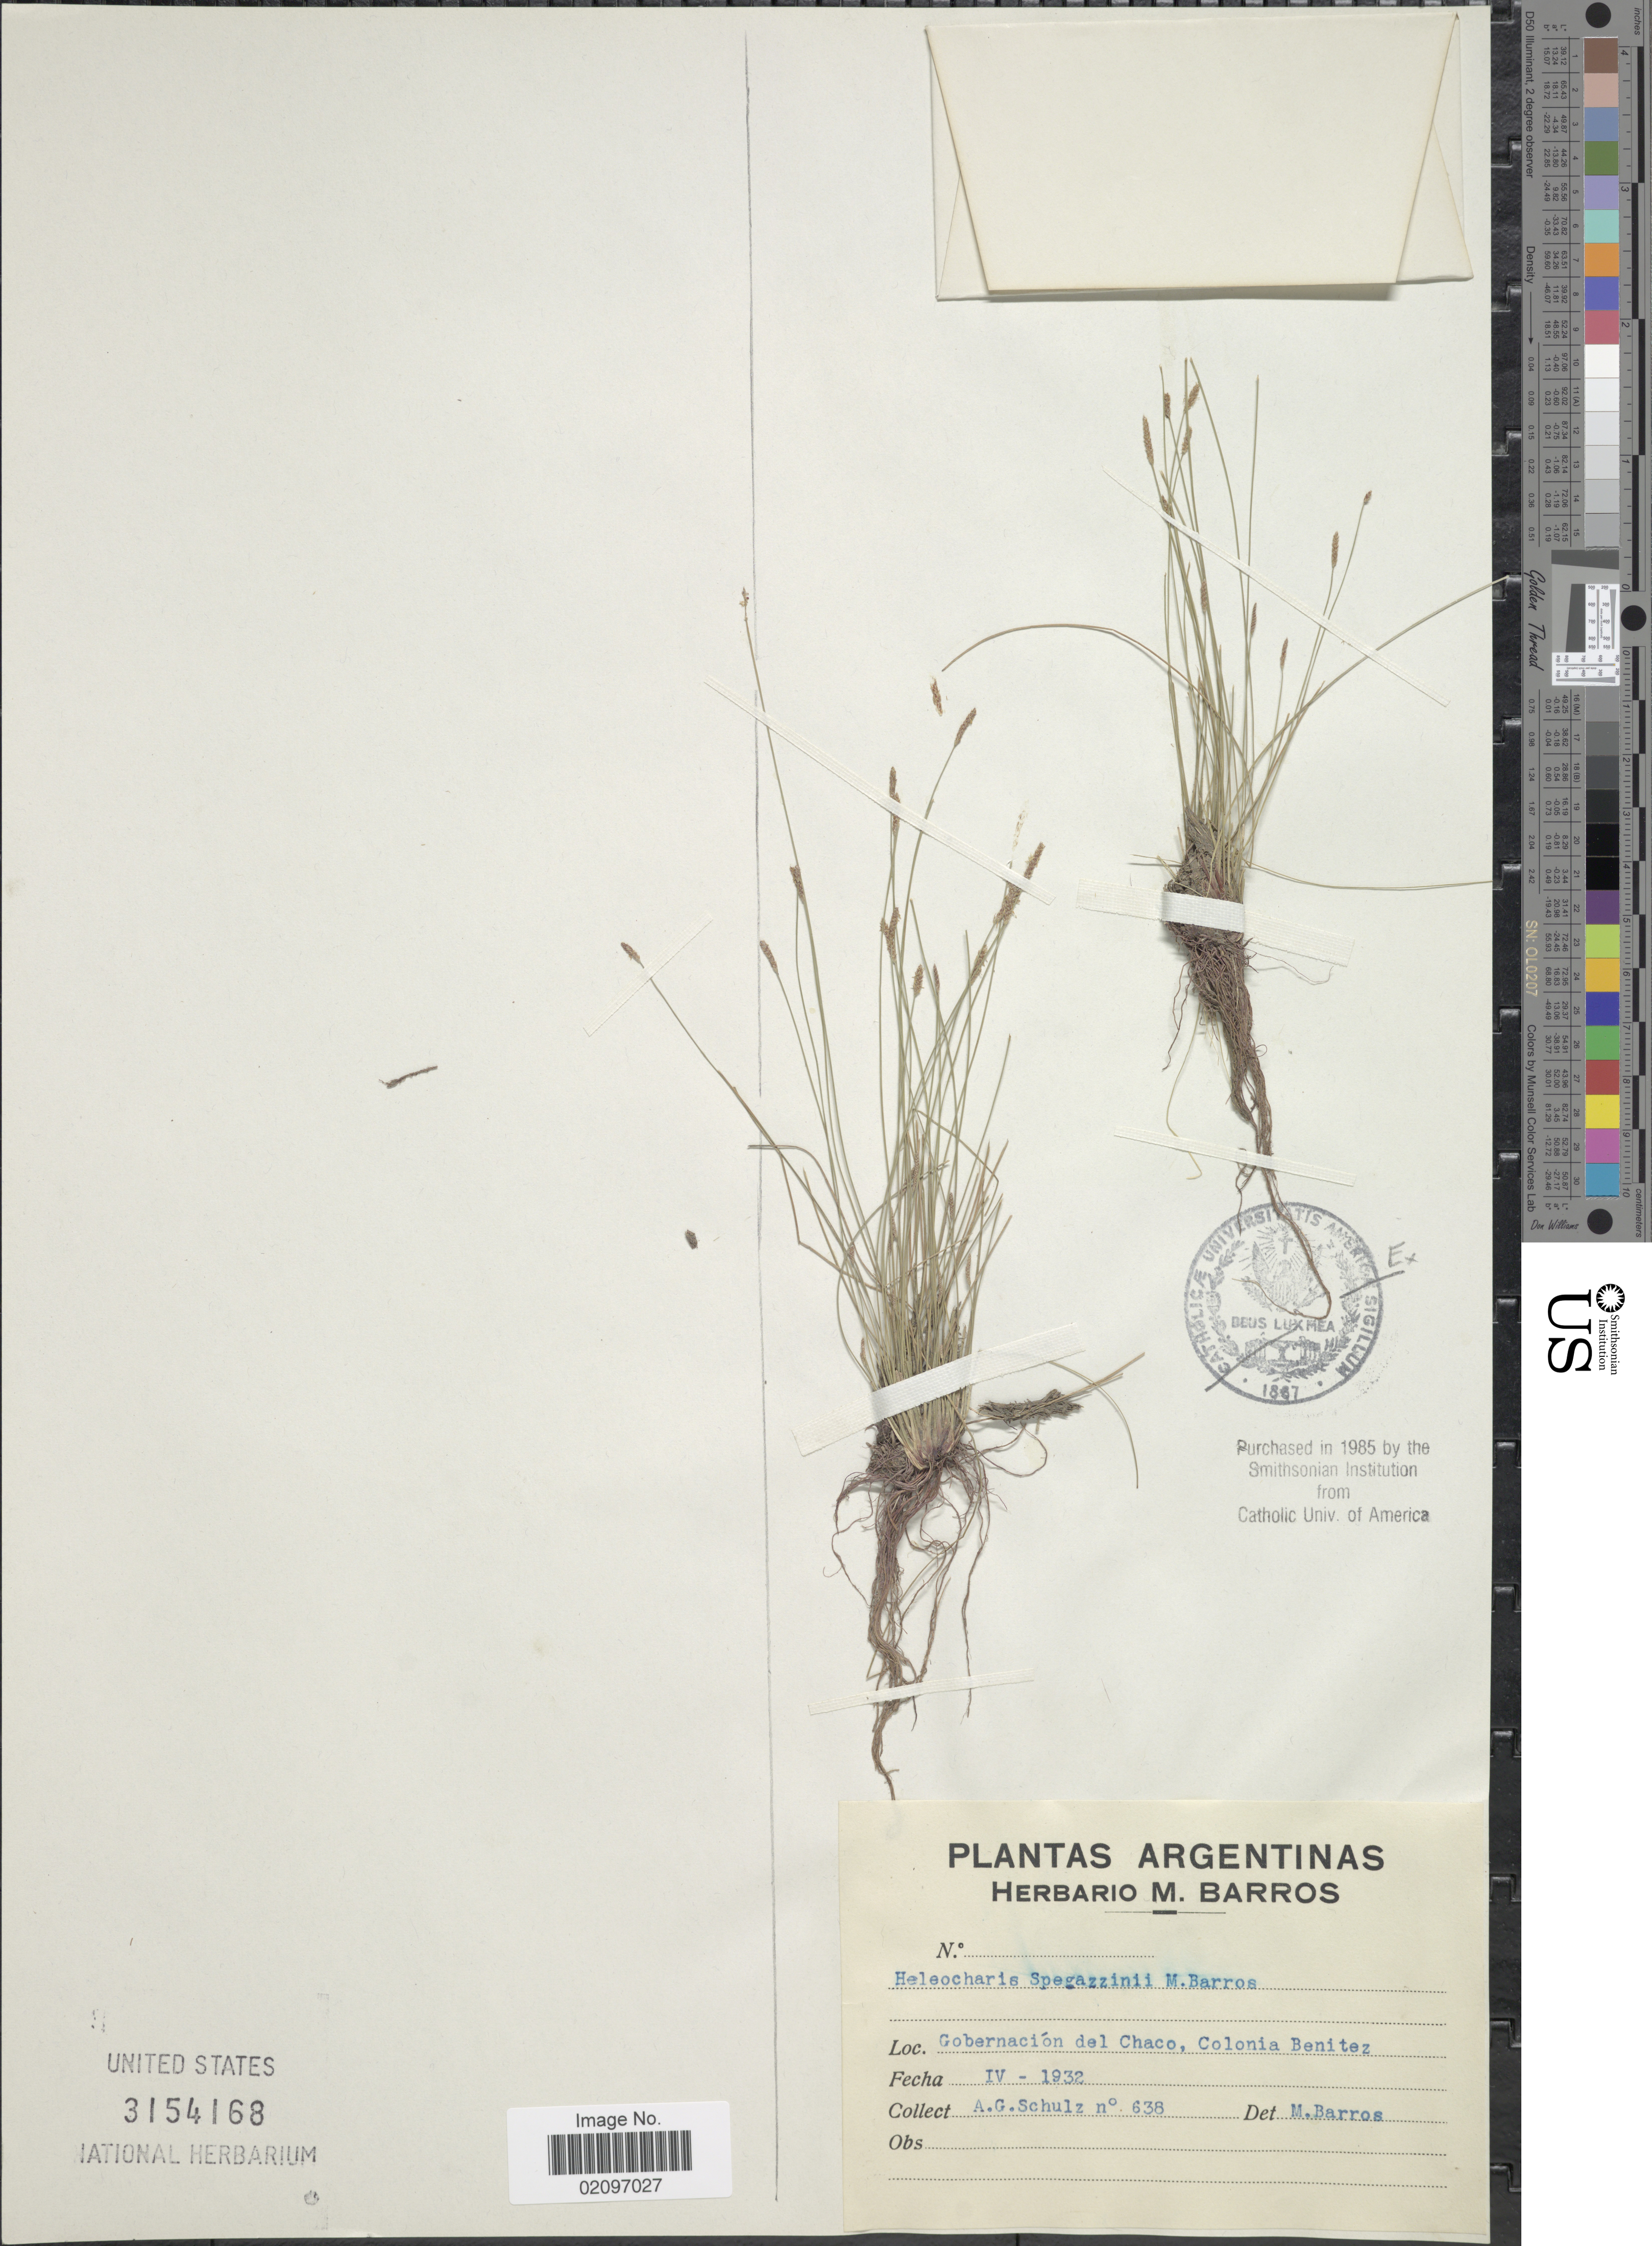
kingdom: Plantae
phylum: Tracheophyta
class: Liliopsida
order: Poales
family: Cyperaceae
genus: Eleocharis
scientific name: Eleocharis spegazzinii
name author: Barros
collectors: A. G. Schulz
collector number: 638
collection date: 1932-04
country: Argentina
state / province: Chaco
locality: Gobernacion del Chaco, Colonia Benitez.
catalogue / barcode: US 3154168